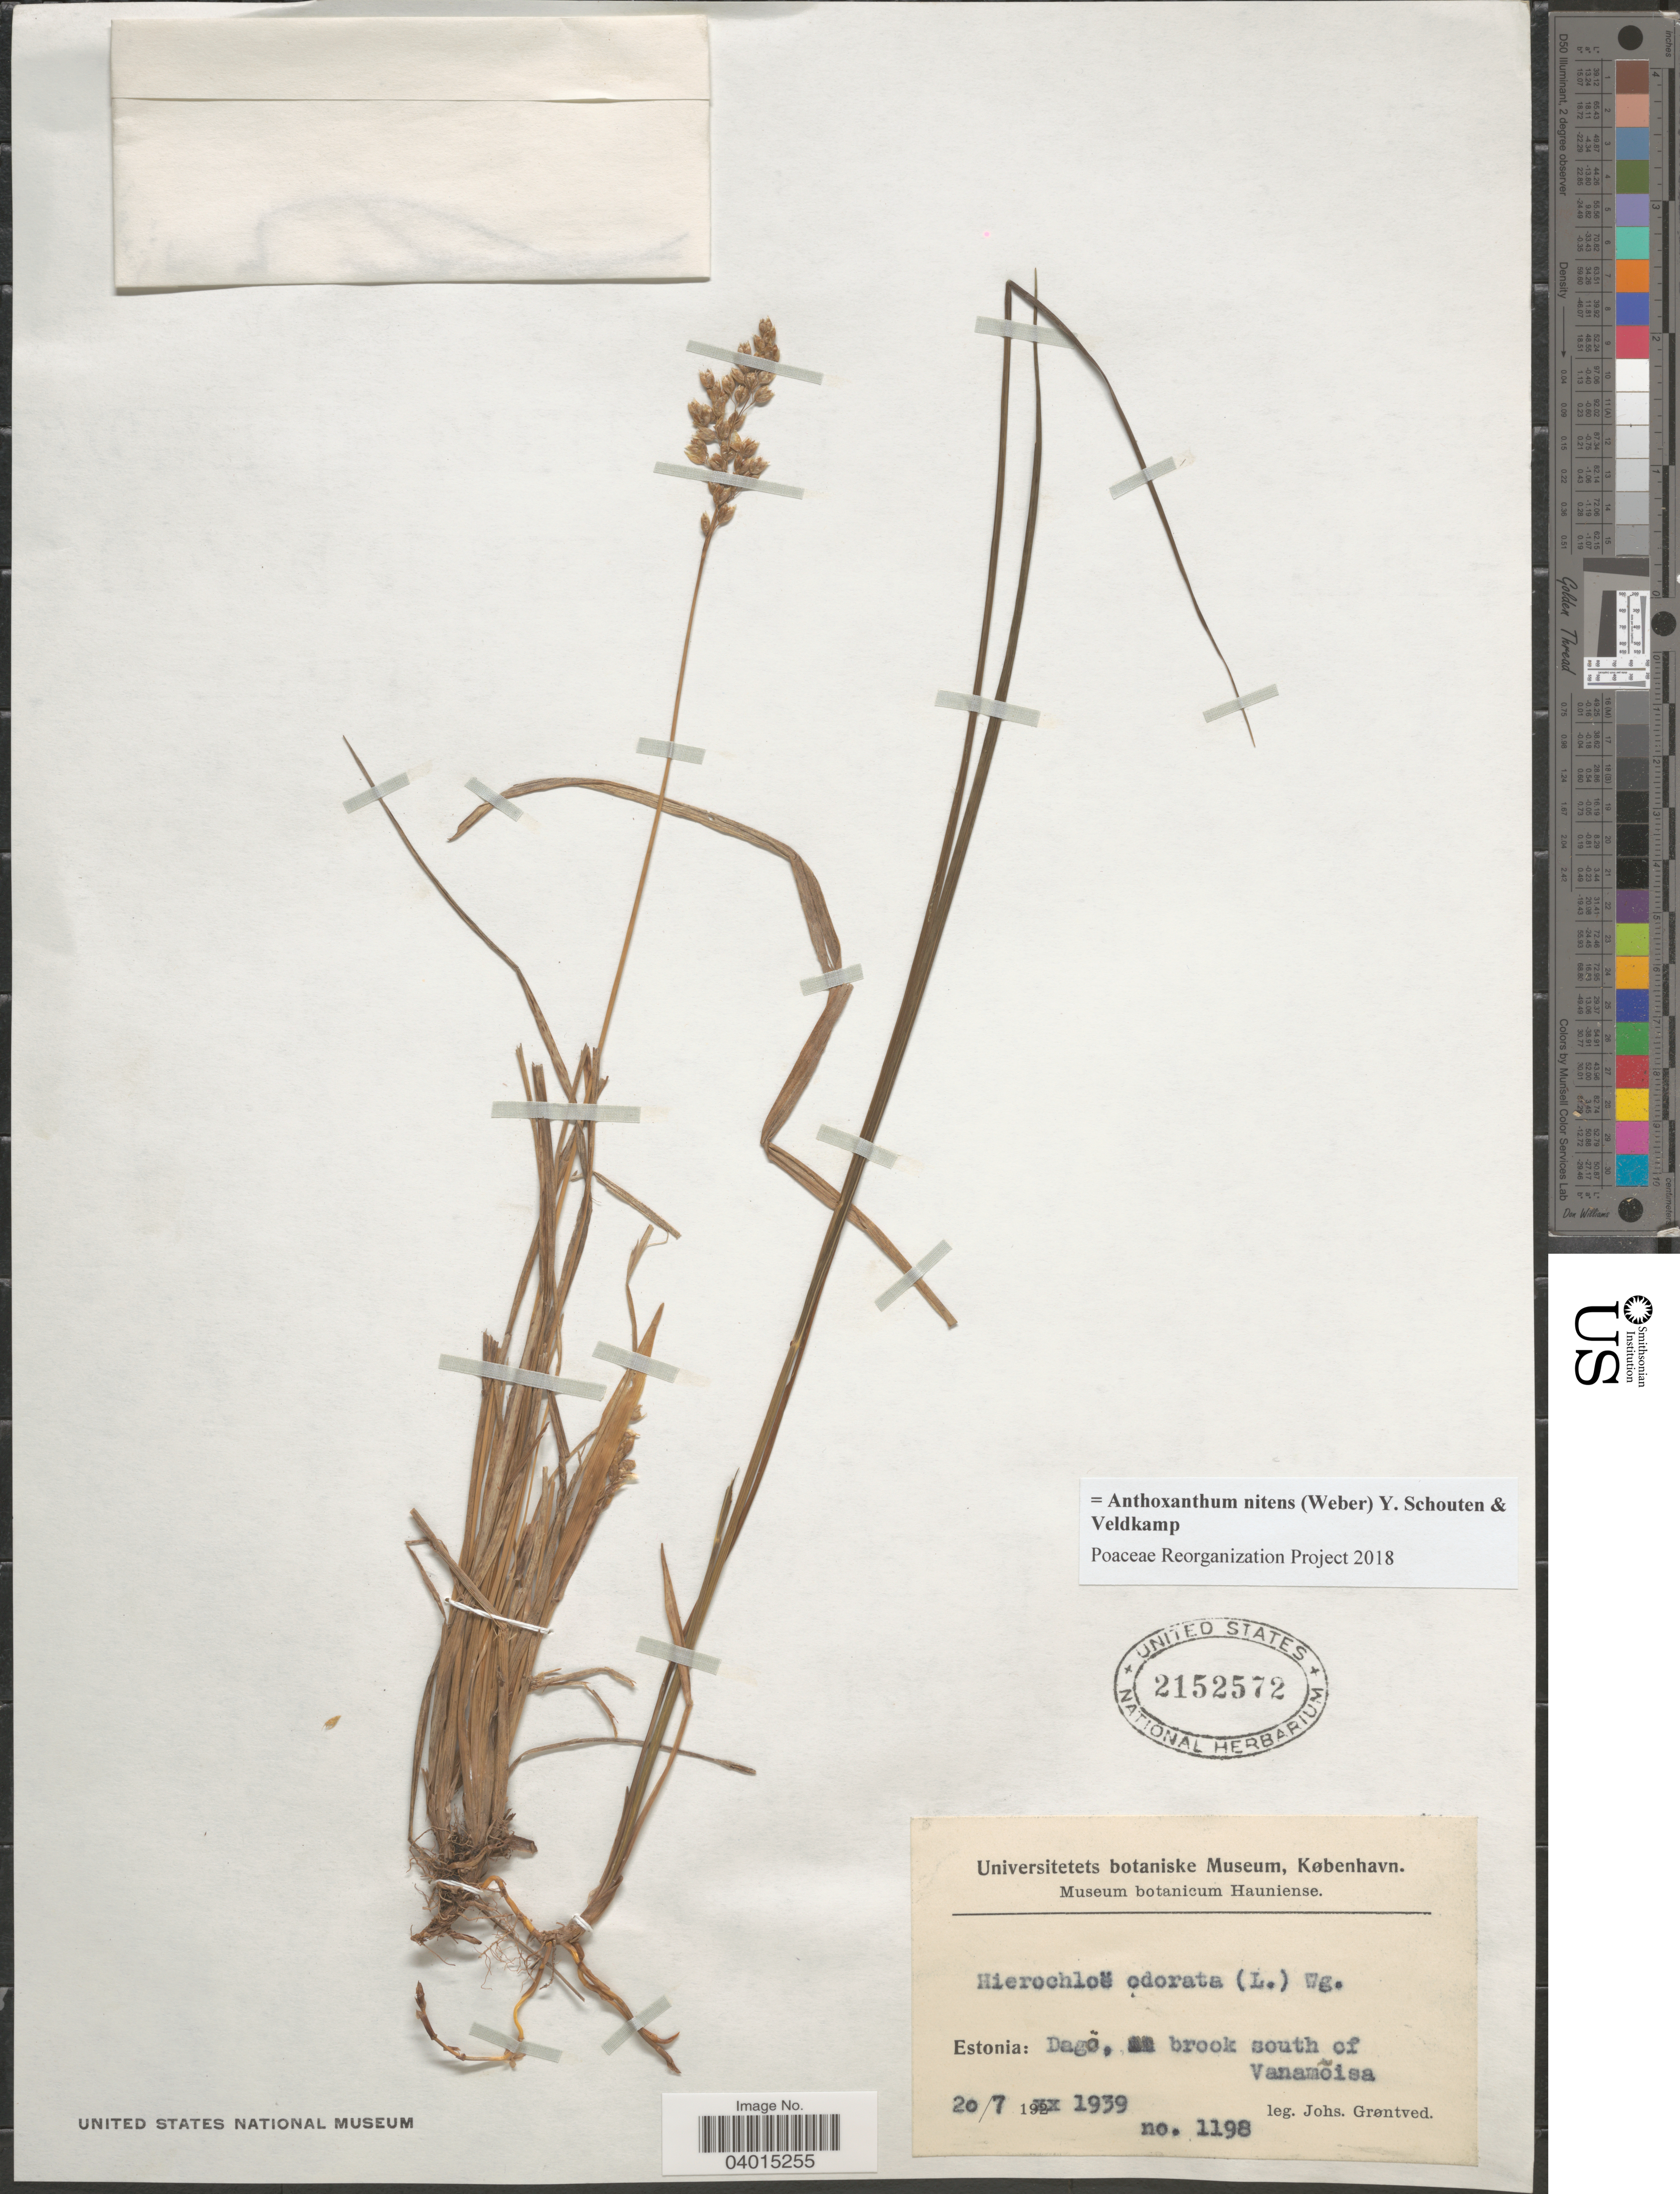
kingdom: Plantae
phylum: Tracheophyta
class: Liliopsida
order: Poales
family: Poaceae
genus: Anthoxanthum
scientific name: Anthoxanthum nitens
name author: (G.H. Weber) R.T.A. Schouten & Veldkamp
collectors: J. Grontved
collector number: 1198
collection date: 1939-07-20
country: Estonia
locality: Dagö, brook south of Vanamõisa.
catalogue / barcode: US 2152572